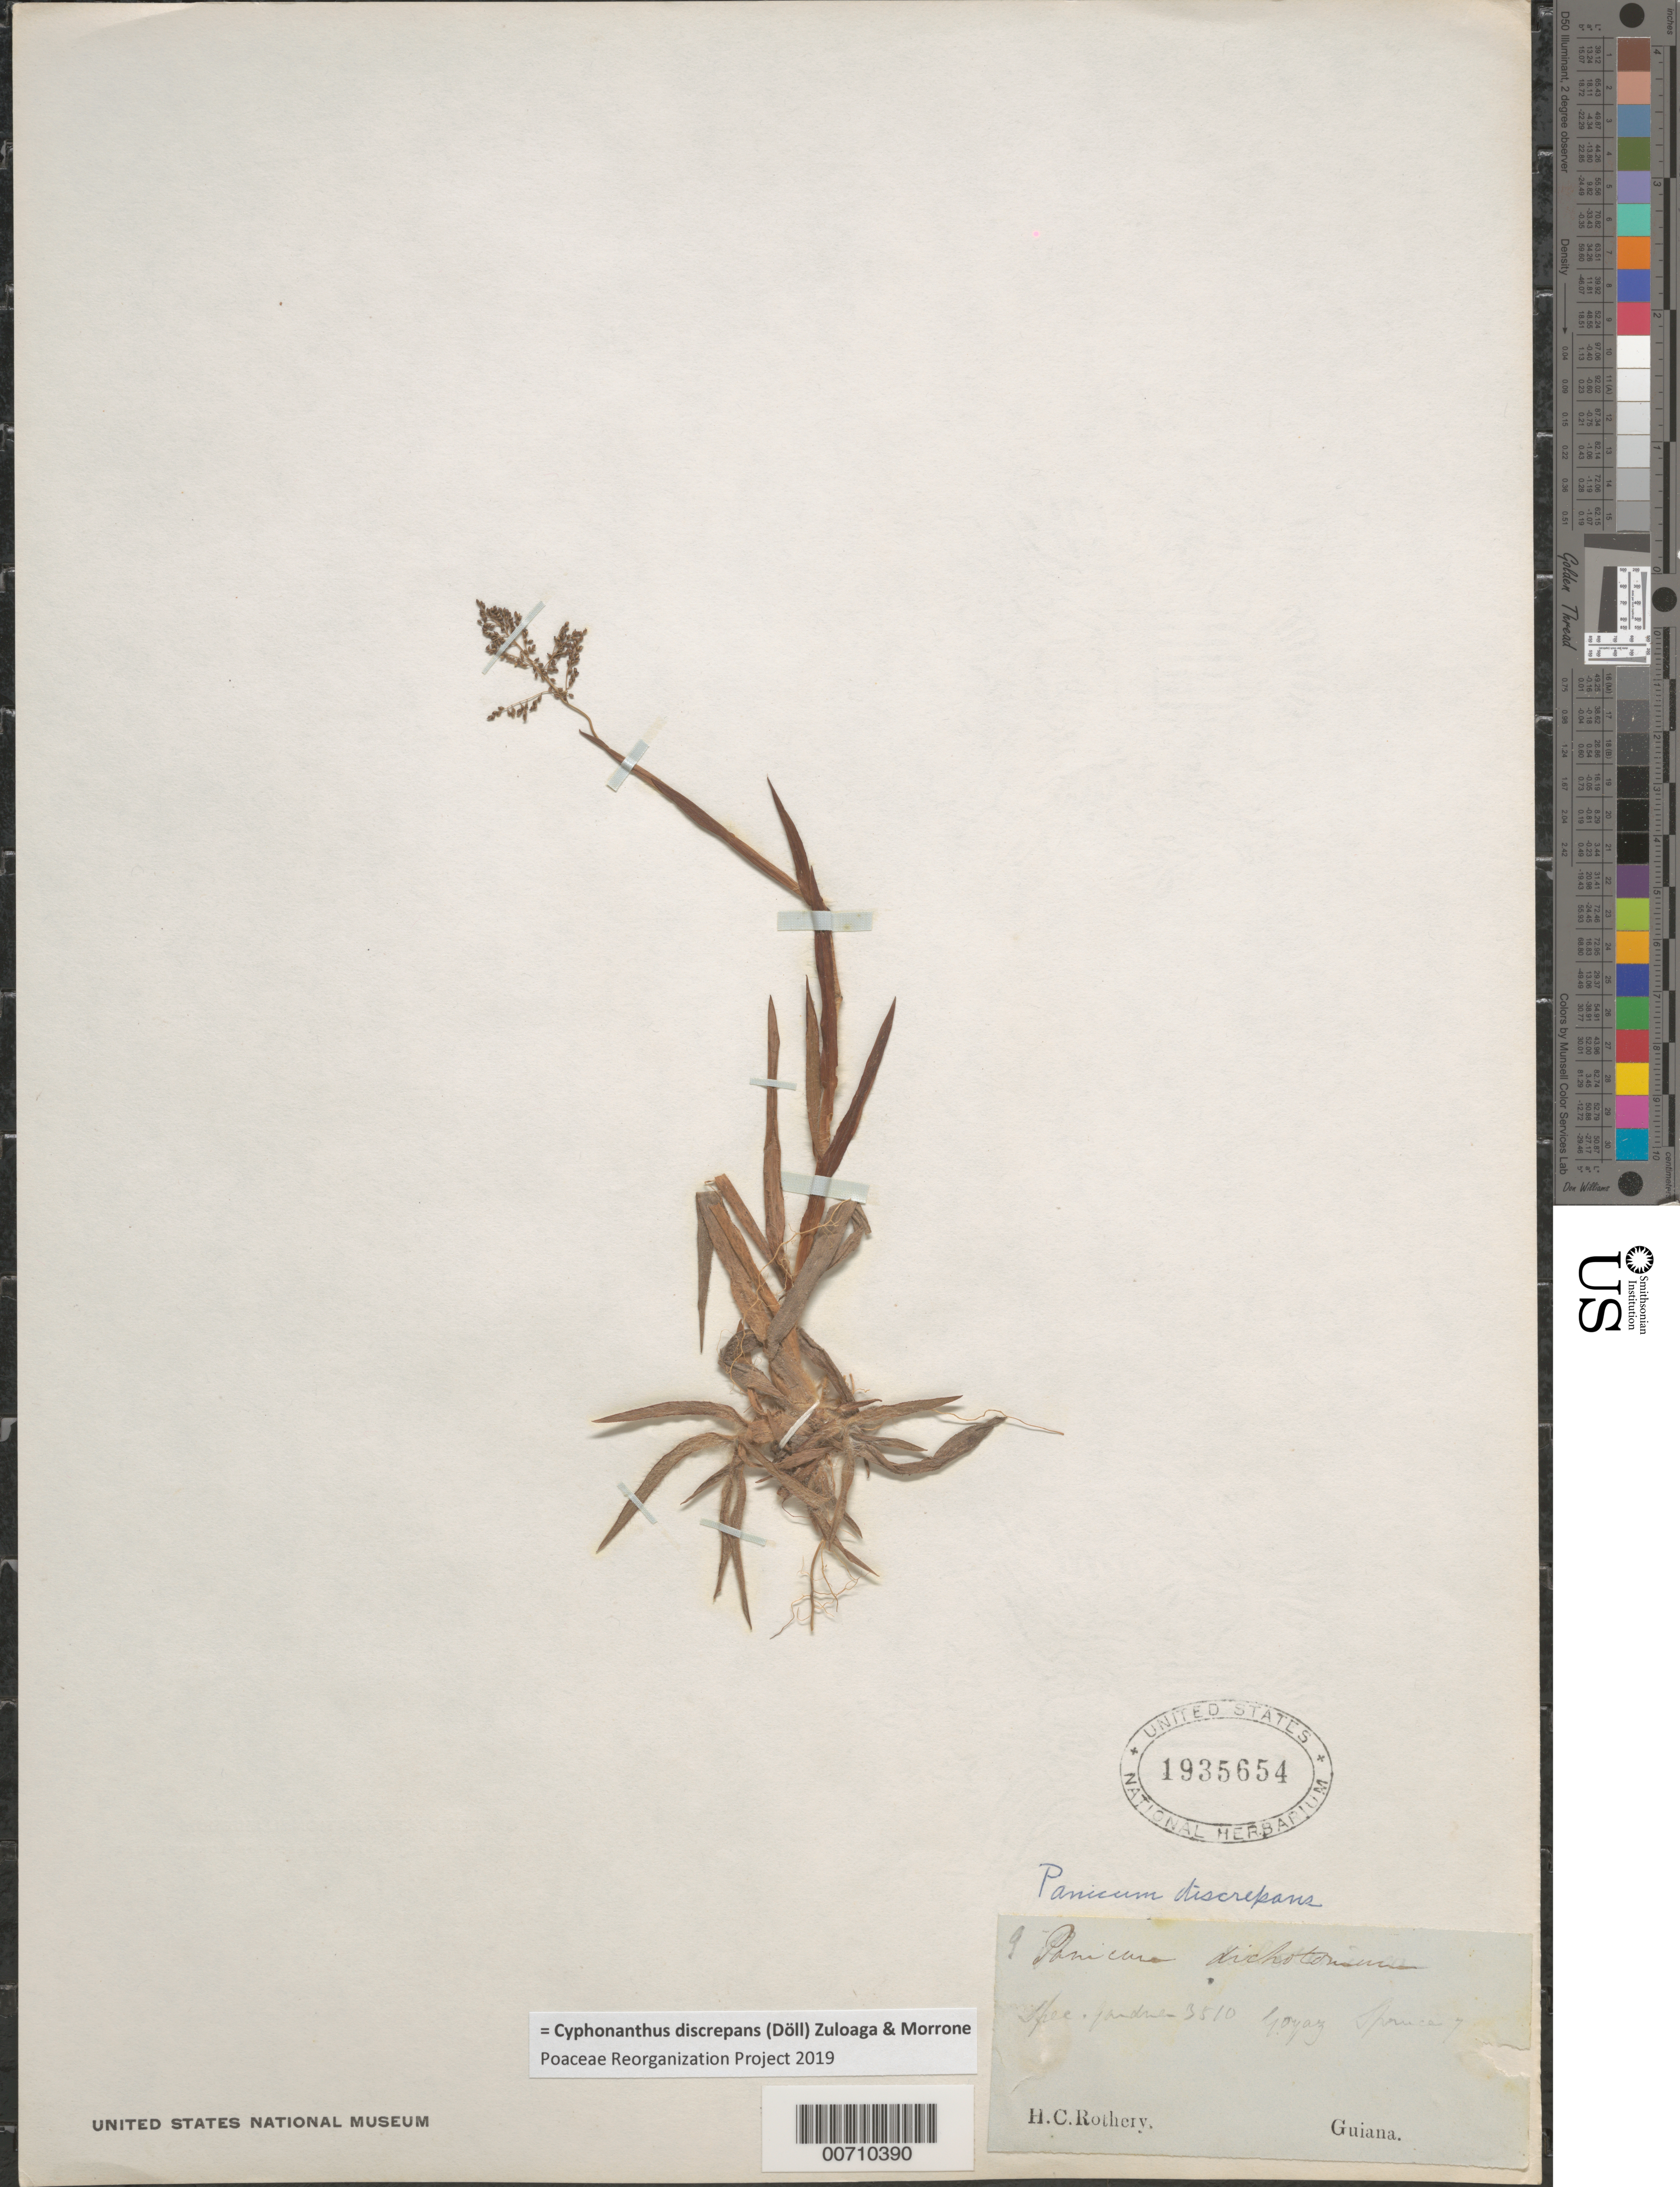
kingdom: Plantae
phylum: Tracheophyta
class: Liliopsida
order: Poales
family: Poaceae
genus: Panicum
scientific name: Panicum discrepans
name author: Döll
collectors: H. Rothery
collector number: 3510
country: Guyana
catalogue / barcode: US 1935654